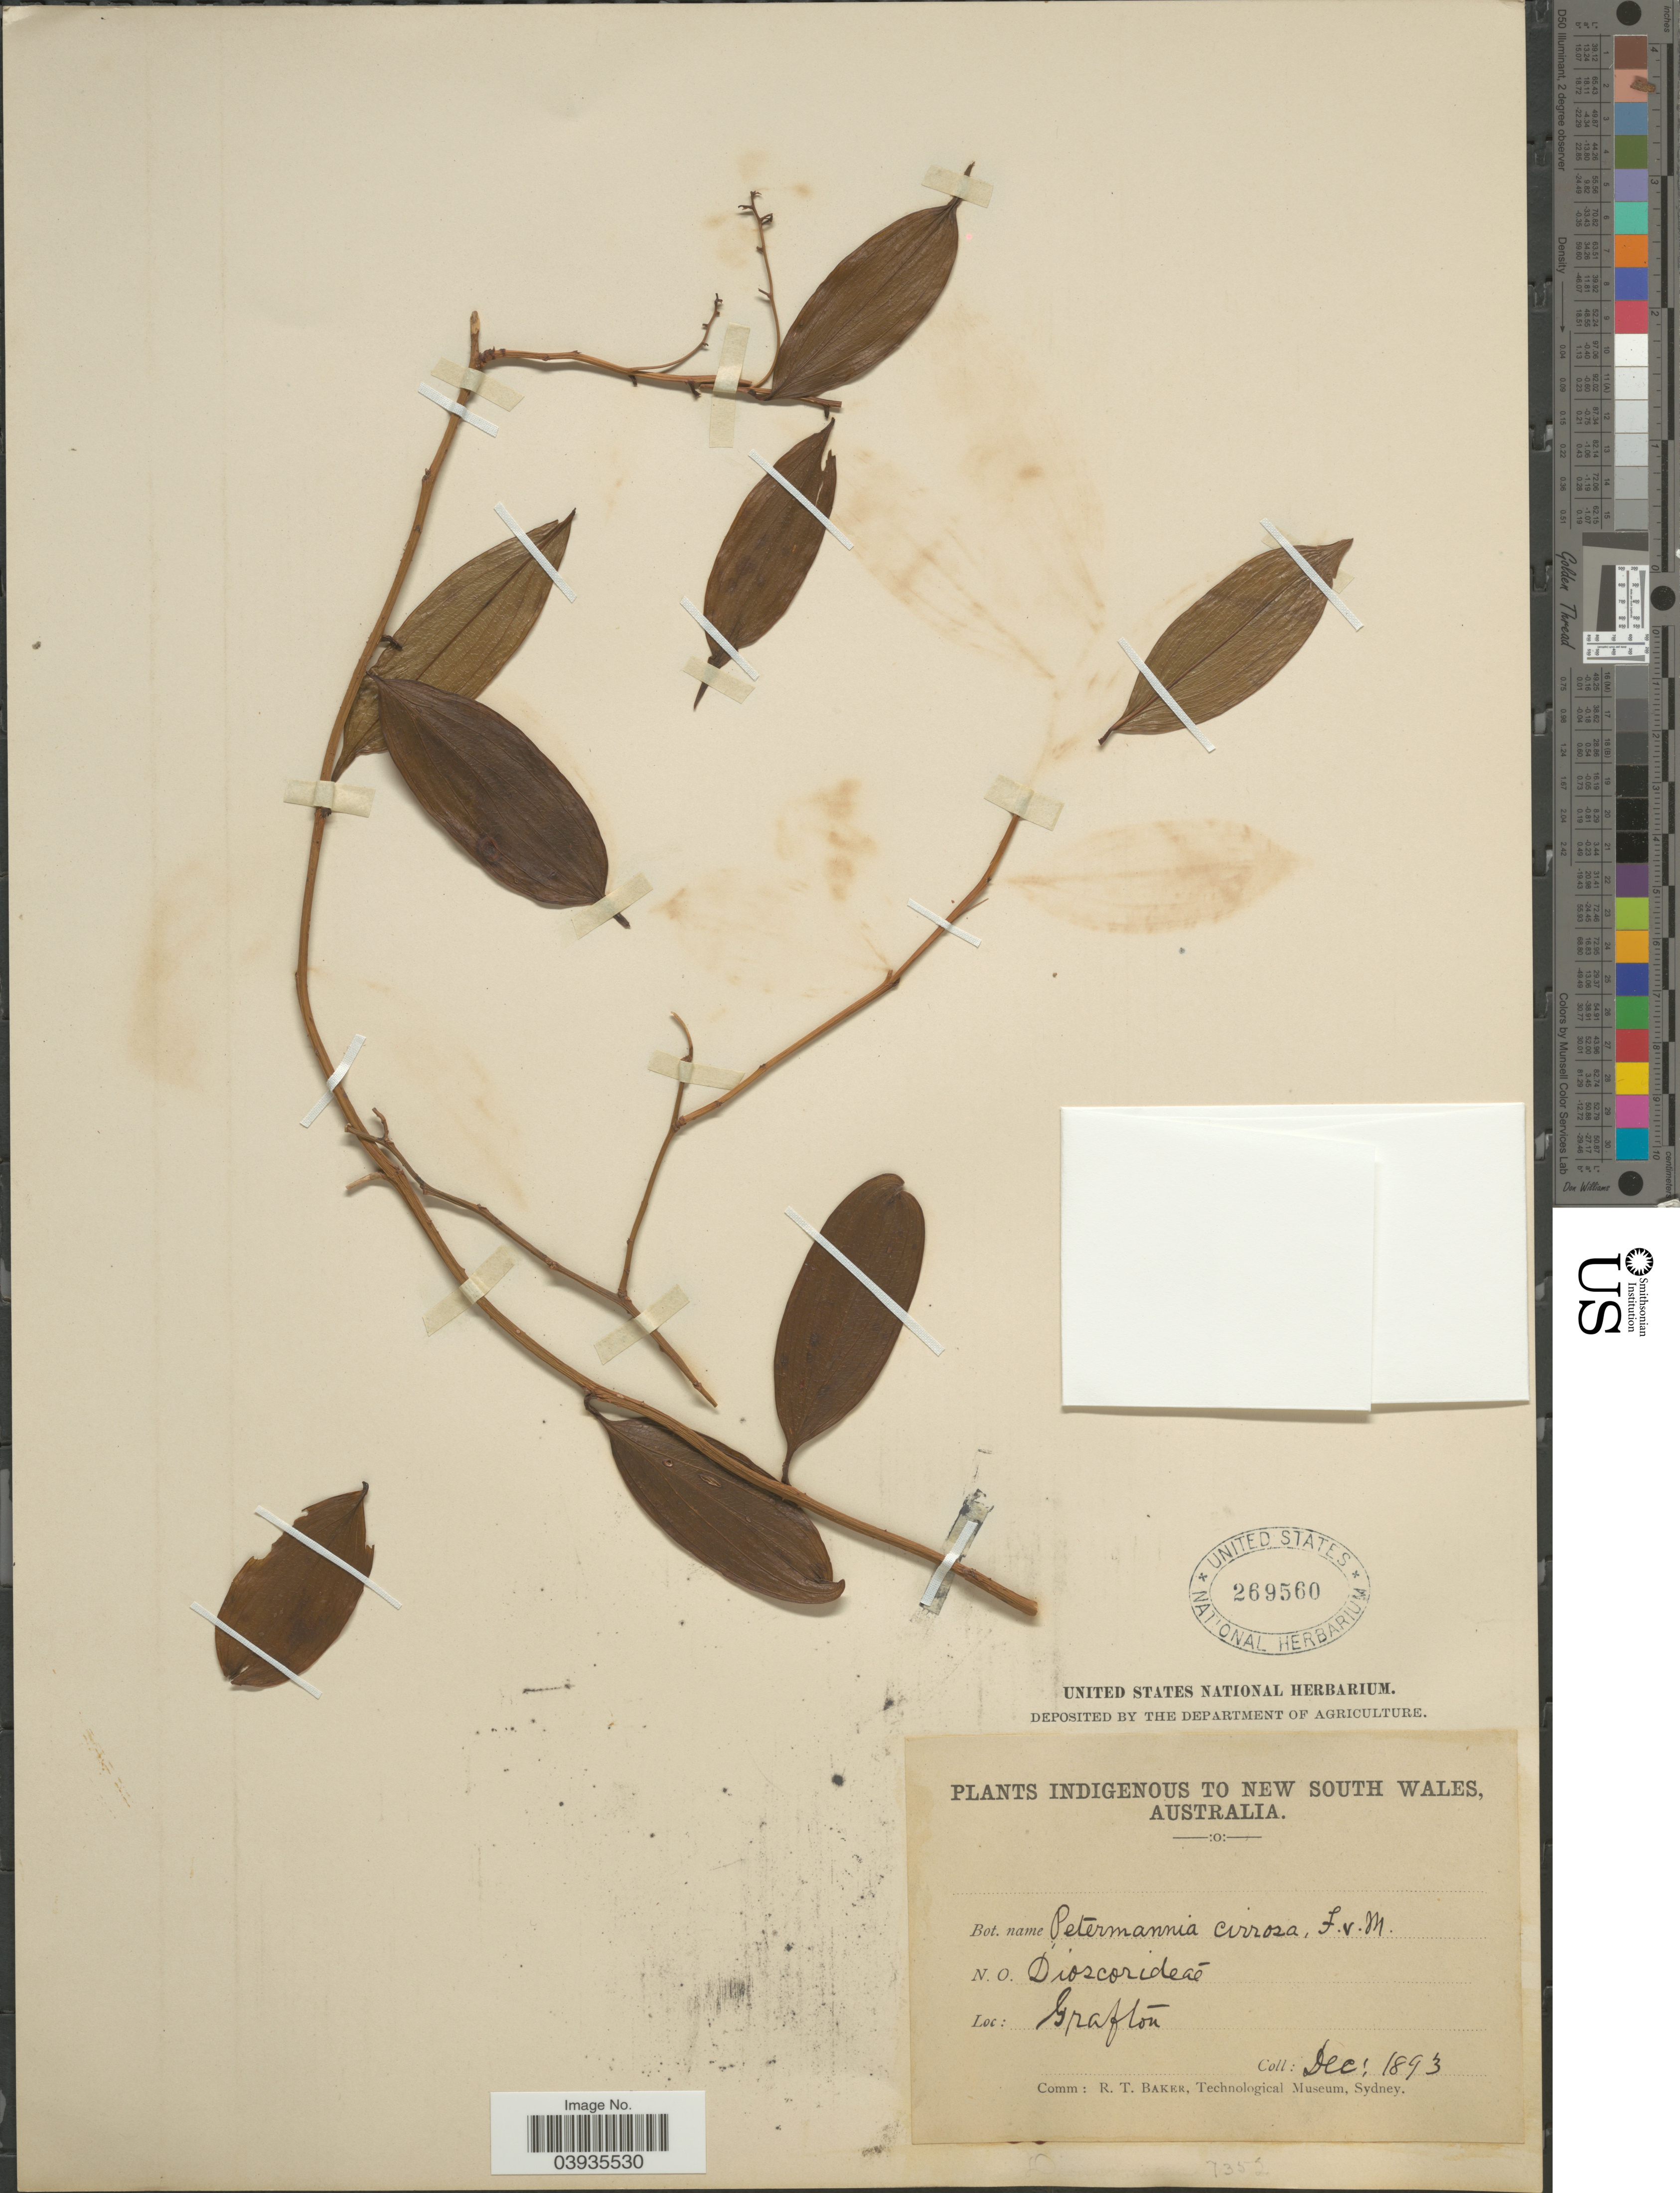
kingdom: Plantae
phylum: Tracheophyta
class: Liliopsida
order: Liliales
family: Petermanniaceae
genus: Petermannia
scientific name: Petermannia sp.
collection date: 1893-12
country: Australia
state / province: New South Wales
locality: Grafton.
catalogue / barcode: US 269560